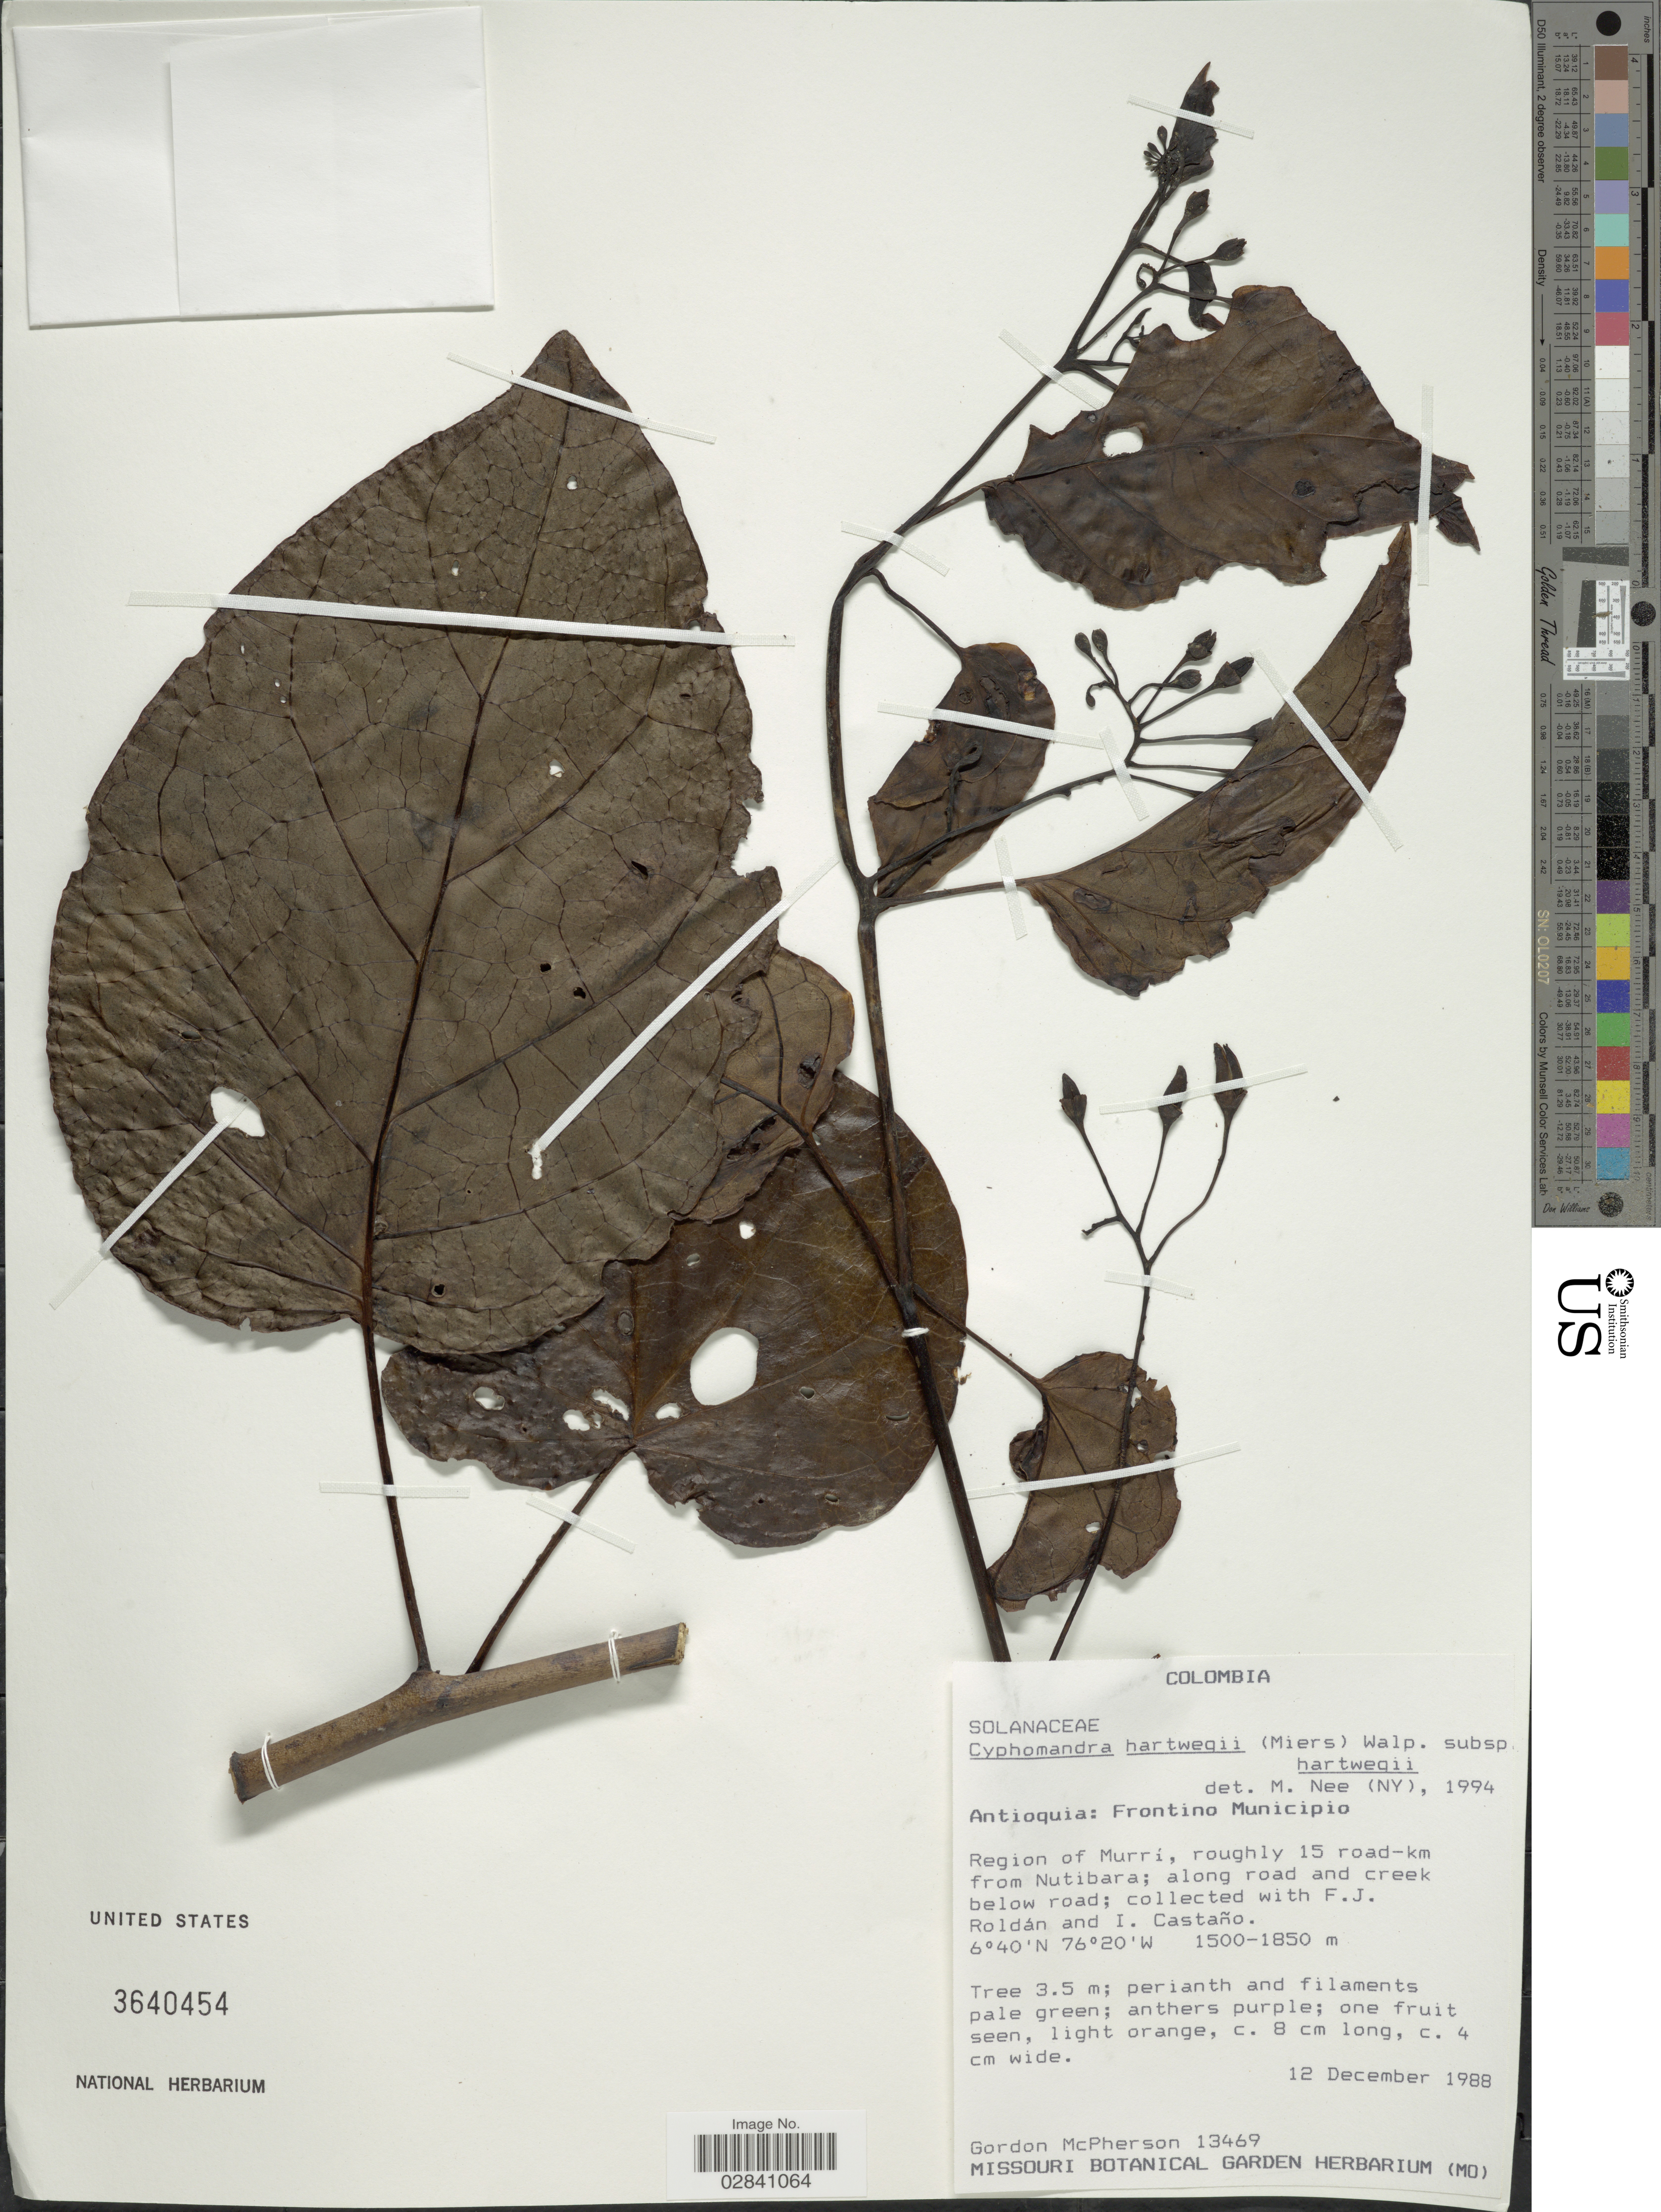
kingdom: Plantae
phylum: Tracheophyta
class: Magnoliopsida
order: Solanales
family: Solanaceae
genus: Cyphomandra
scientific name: Cyphomandra hartwegii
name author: (Miers) Sendtn. ex Walp.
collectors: G. D. McPherson, F. J. Roldán & I. Castaño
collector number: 13469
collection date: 1988-12-12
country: Colombia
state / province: Antioquia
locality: Frontino Municipio. Region of Murrí, roughly 15 road- km from Nutibara; along road and creek below road.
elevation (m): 1500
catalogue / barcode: US 3640454